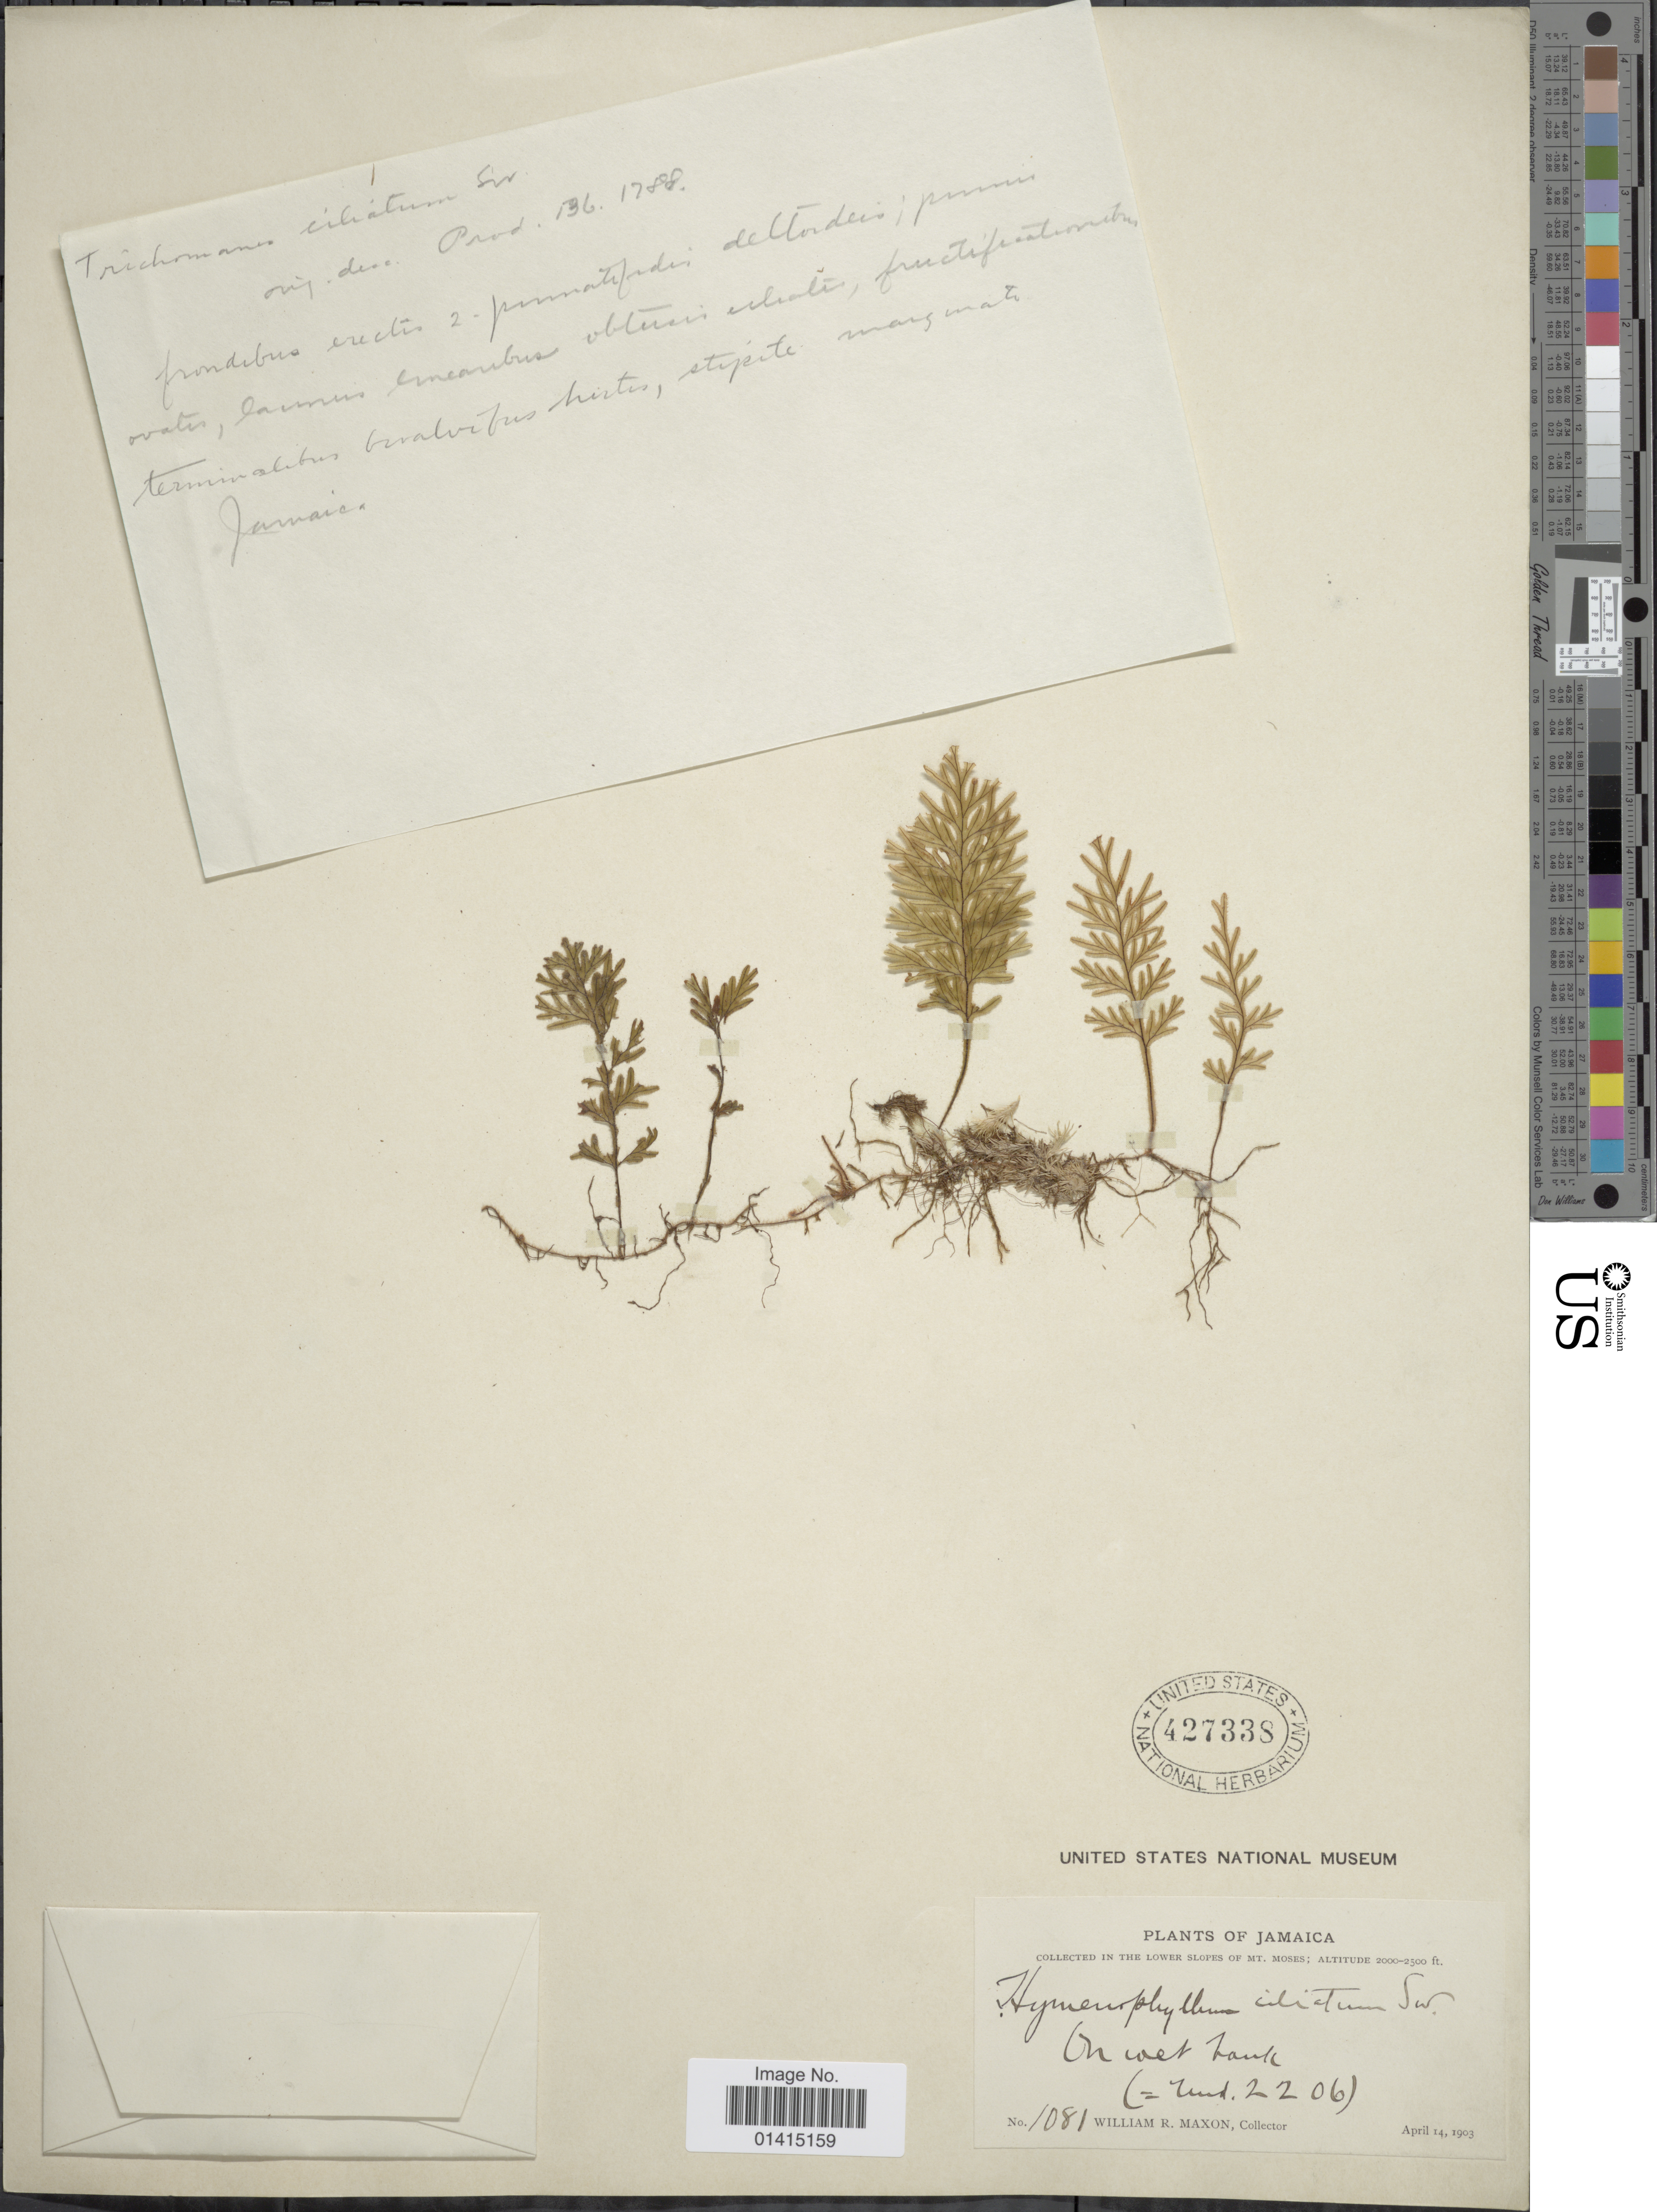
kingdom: Plantae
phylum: Tracheophyta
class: Polypodiopsida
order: Hymenophyllales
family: Hymenophyllaceae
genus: Hymenophyllum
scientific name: Hymenophyllum hirsutum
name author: (L.) Sw.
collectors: W. R. Maxon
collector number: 1081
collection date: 1903-04-14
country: Jamaica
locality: Lower Slopes of Mt. Moses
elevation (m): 610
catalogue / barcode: US 427338